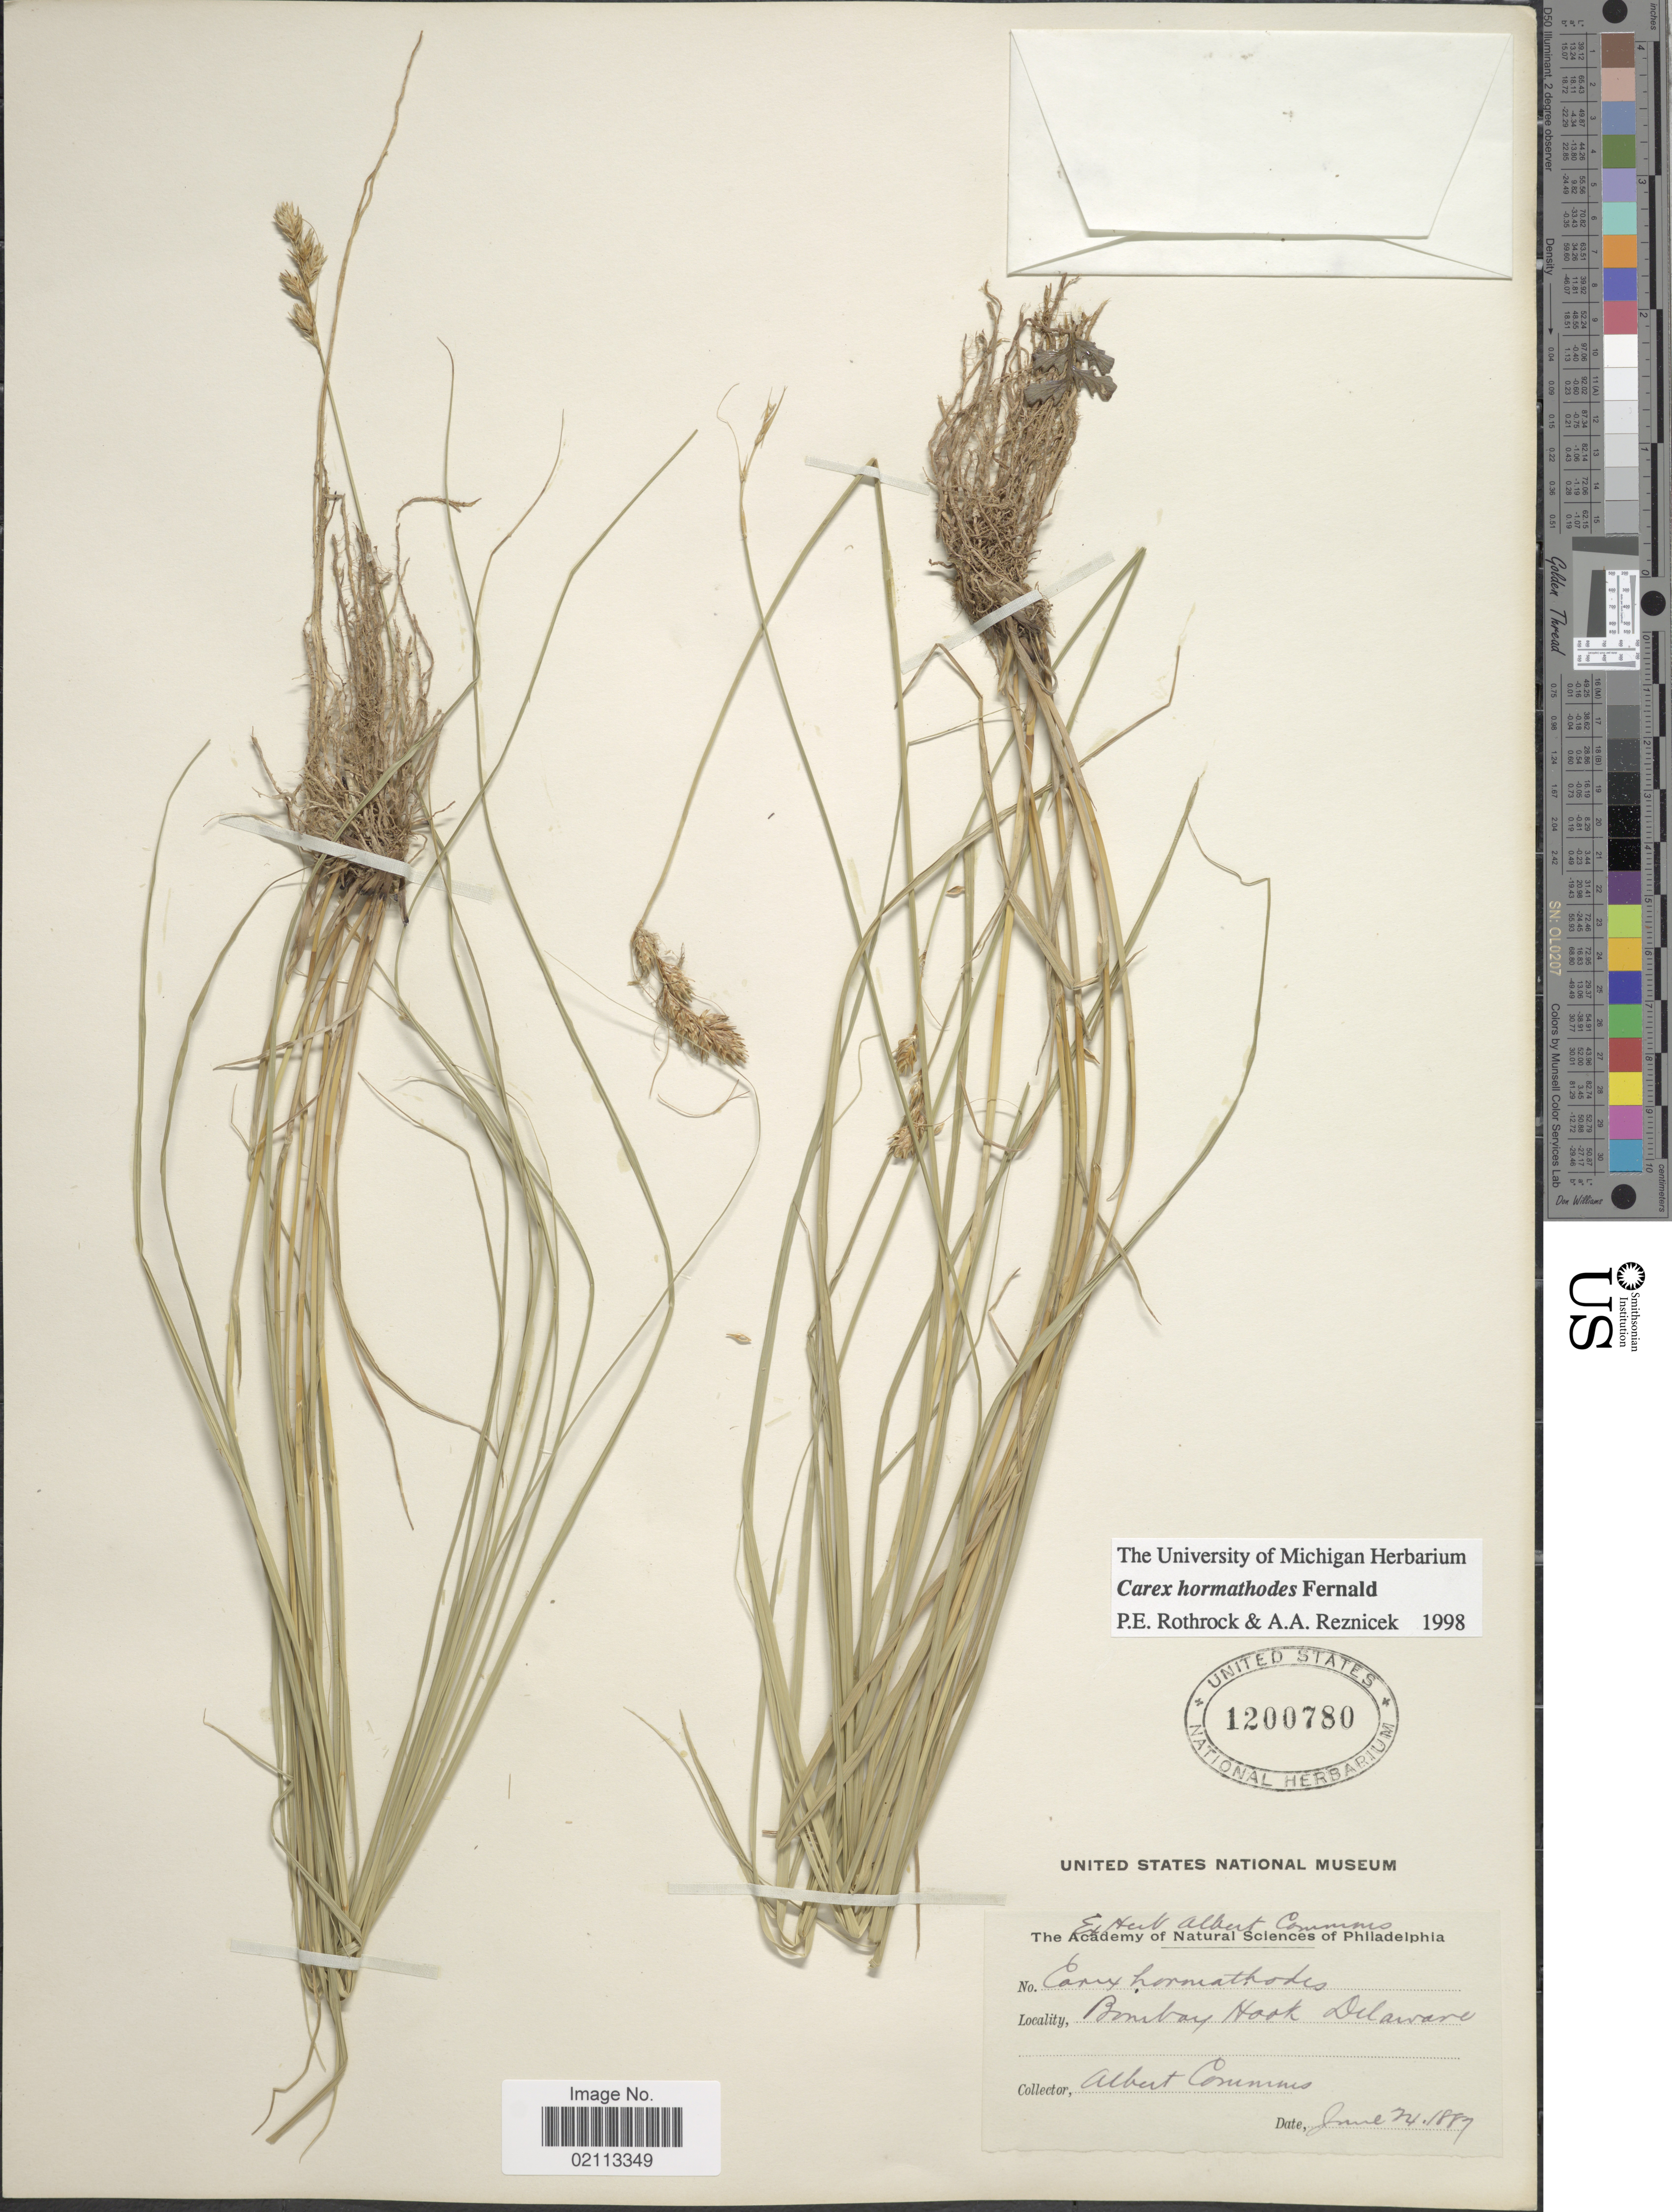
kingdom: Plantae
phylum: Tracheophyta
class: Liliopsida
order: Poales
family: Cyperaceae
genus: Carex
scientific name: Carex hormathodes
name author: Fernald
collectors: A. Commons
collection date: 1887-06-24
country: United States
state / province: Delaware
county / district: Kent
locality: Bombay Hook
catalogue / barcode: US 1200780